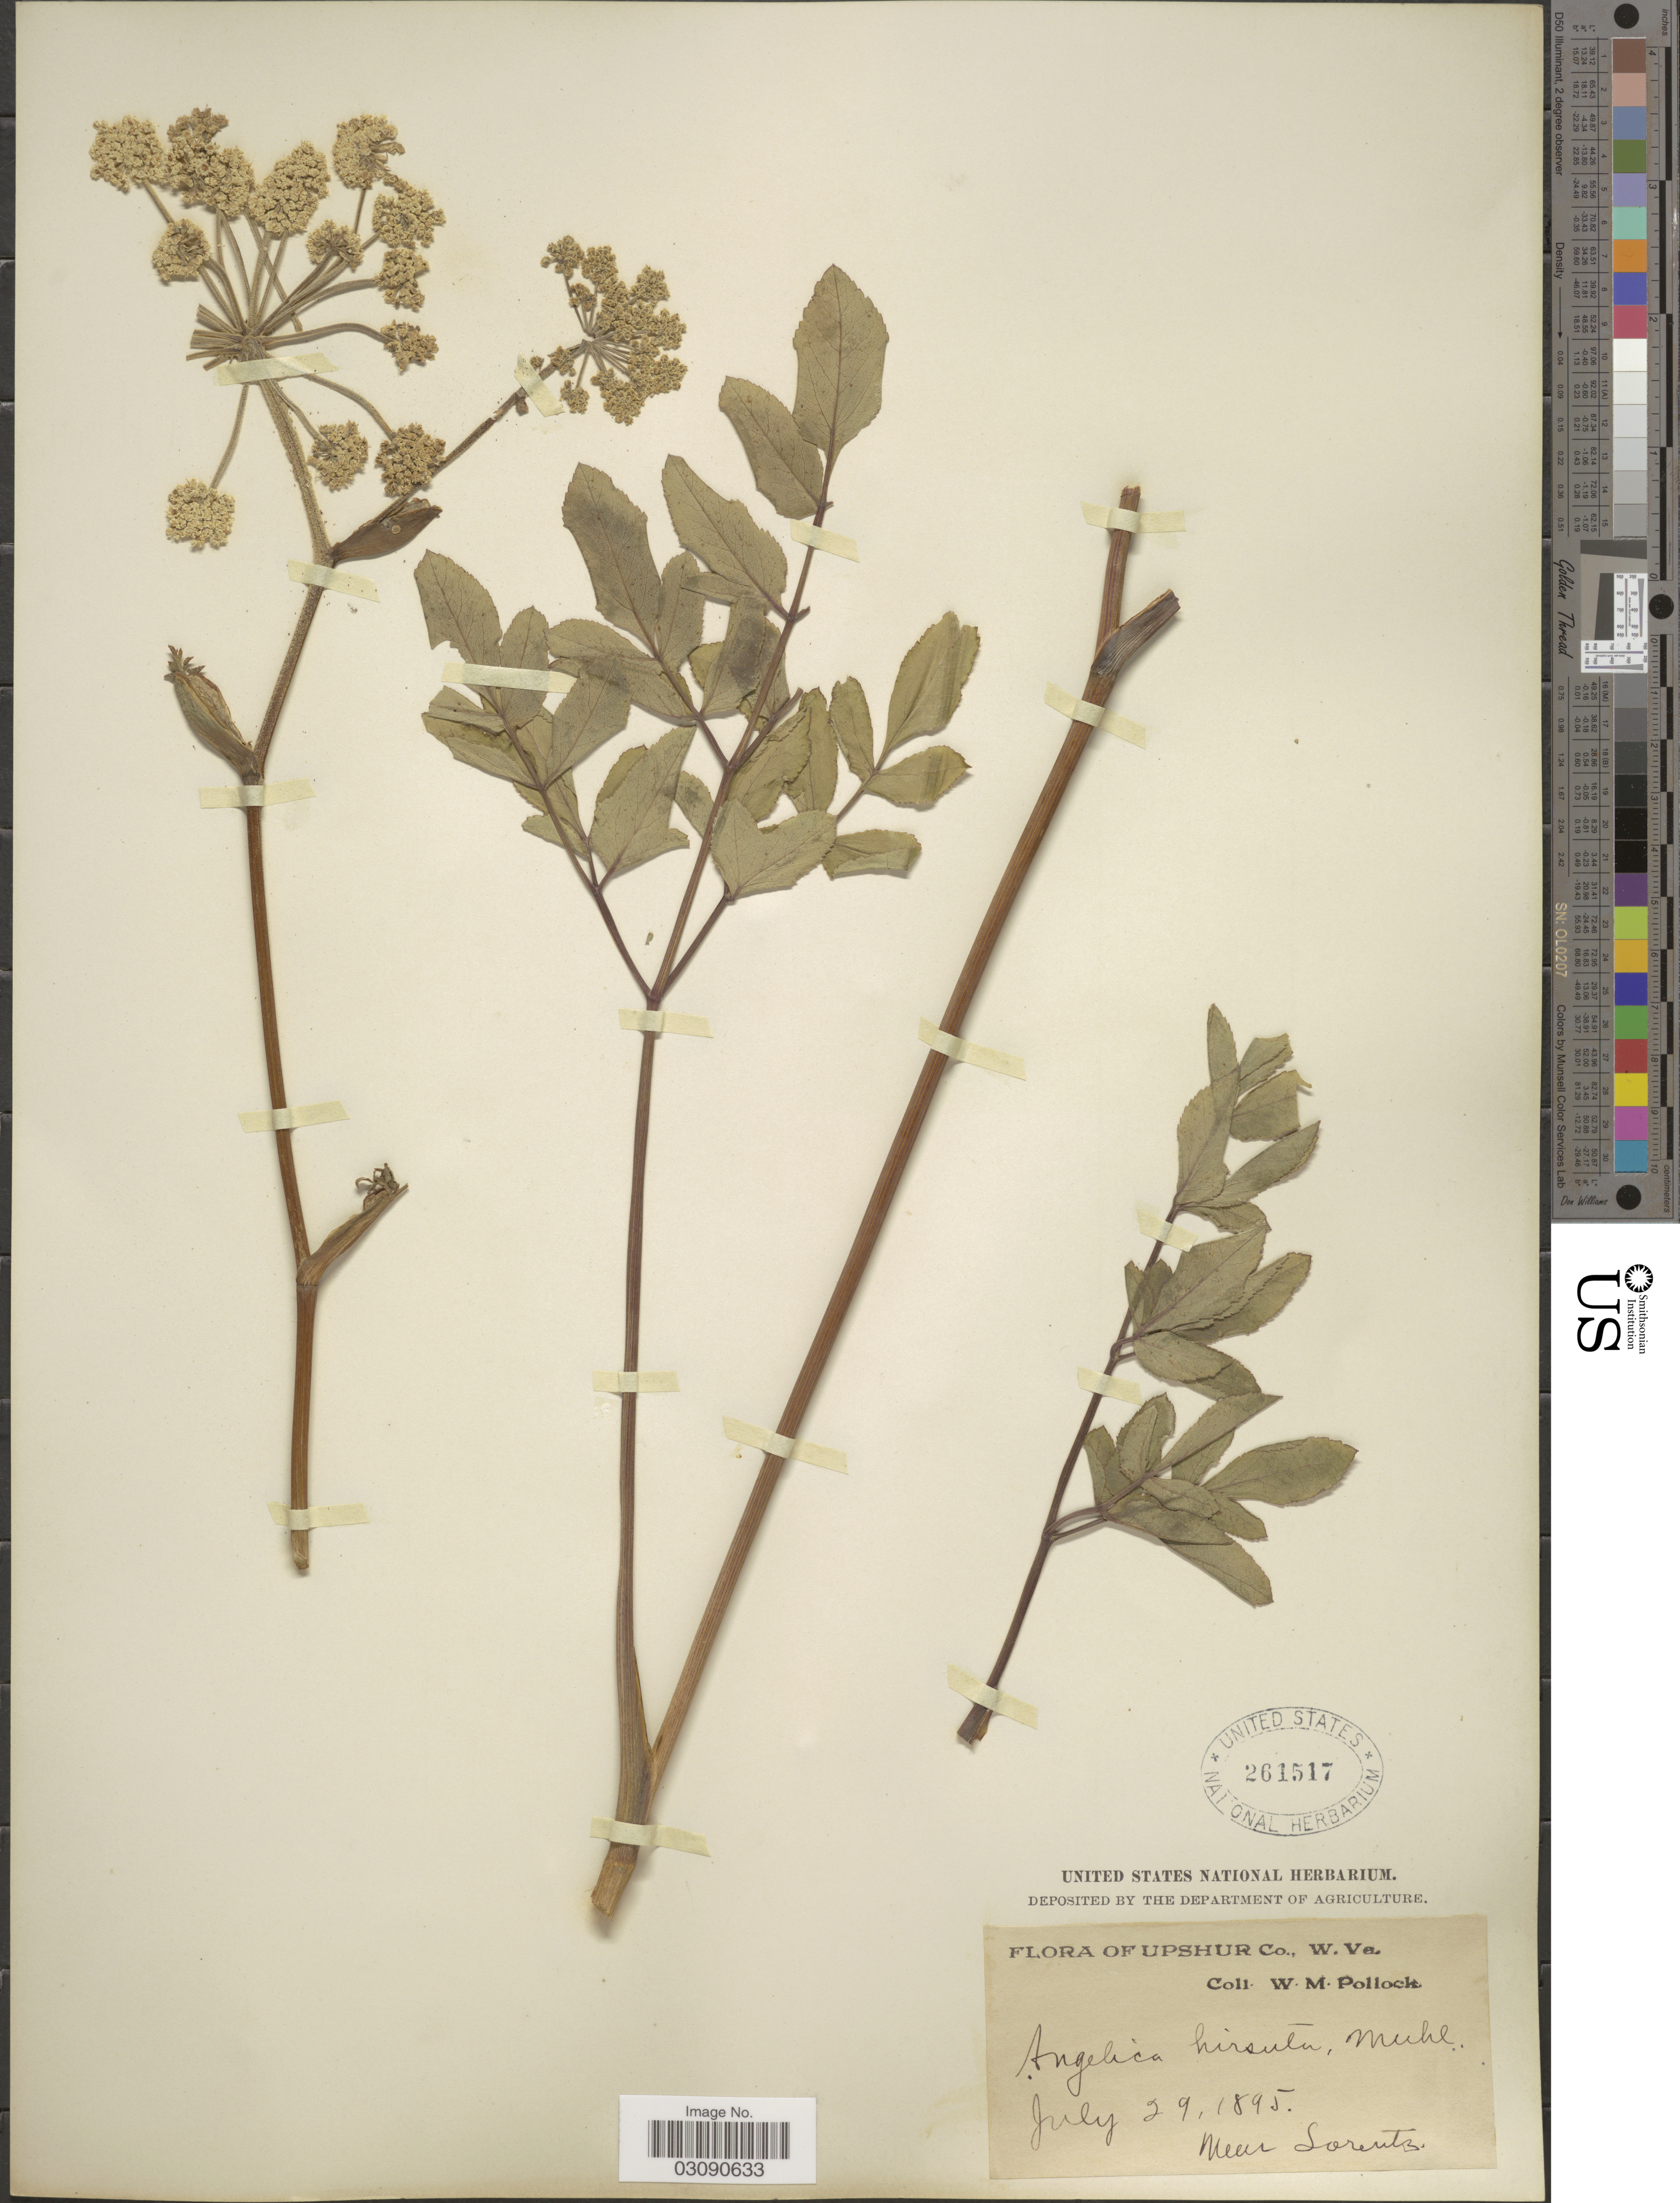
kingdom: Plantae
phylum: Tracheophyta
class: Magnoliopsida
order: Apiales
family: Apiaceae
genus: Angelica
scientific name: Angelica venenosa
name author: (Greenway) Fernald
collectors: W. M. Pollock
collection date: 1895-07-29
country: United States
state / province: West Virginia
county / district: Upshur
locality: Near Lorentz.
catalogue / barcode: US 261517